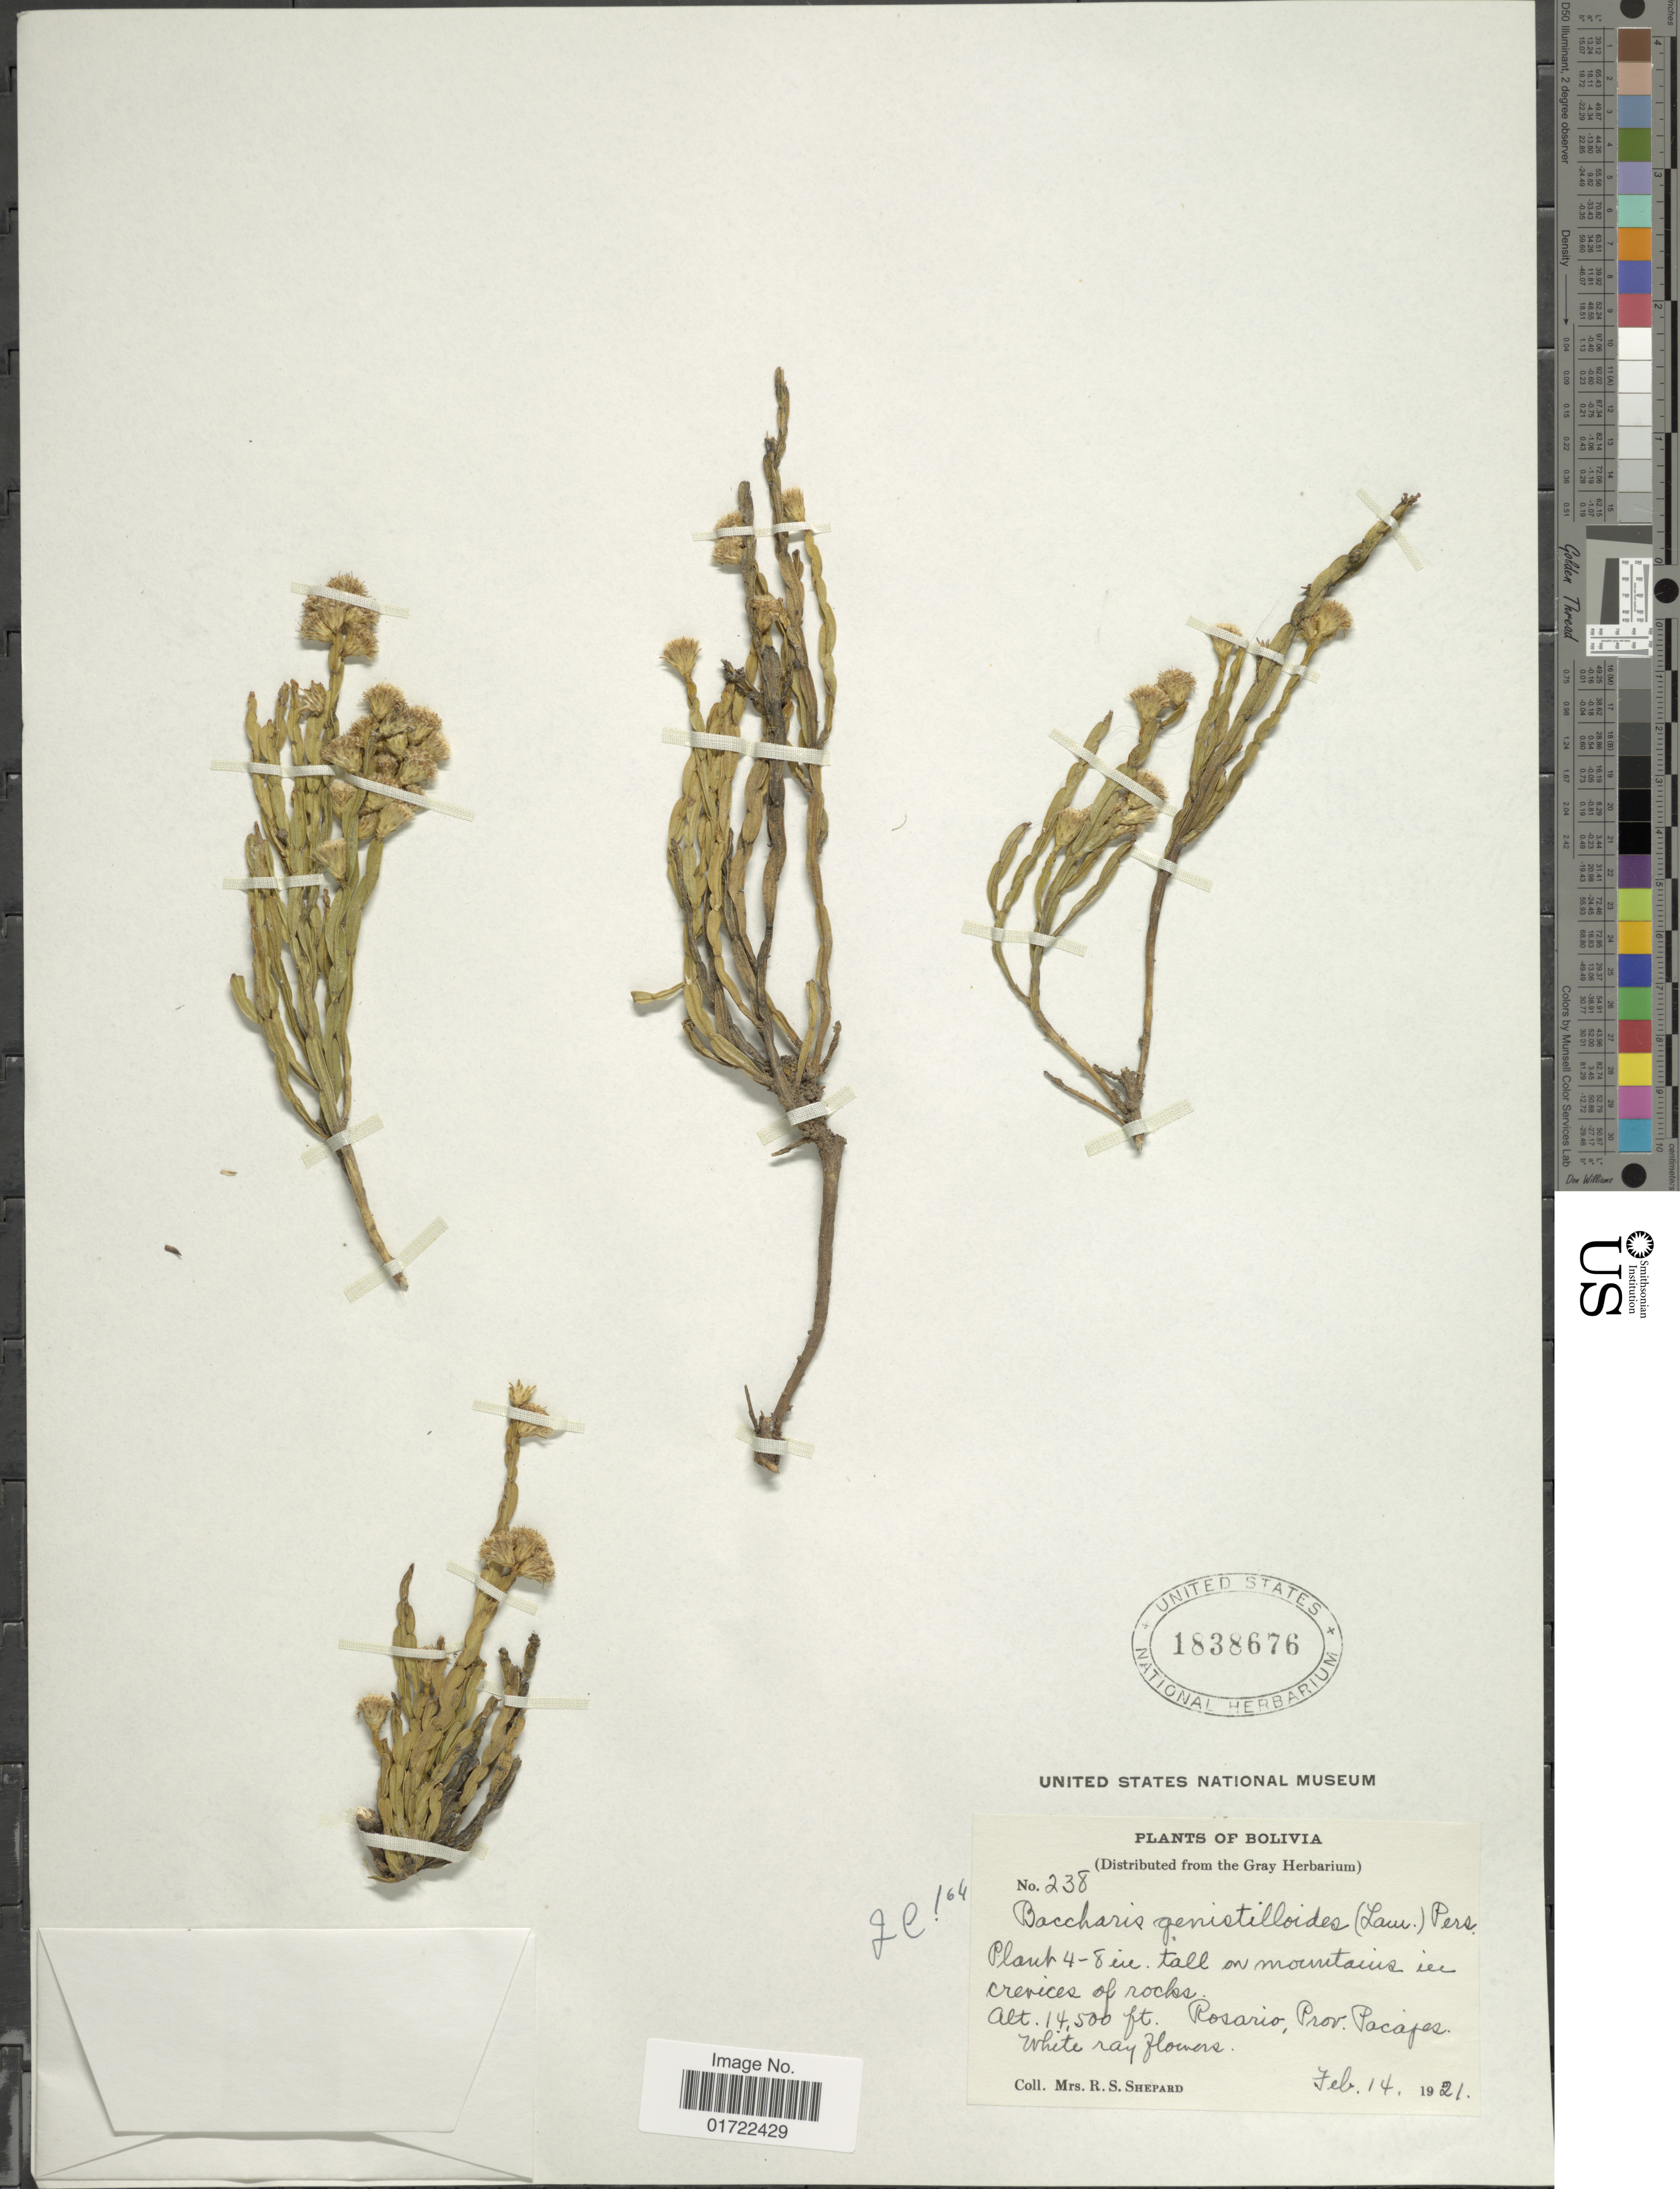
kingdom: Plantae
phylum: Tracheophyta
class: Magnoliopsida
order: Asterales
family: Asteraceae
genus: Baccharis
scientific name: Baccharis genistelloides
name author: (Lam.) Pers.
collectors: R. Shepard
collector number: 238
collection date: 1921-02-14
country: Bolivia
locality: Rosario, Prov. Pacajes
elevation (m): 4420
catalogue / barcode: US 1838676